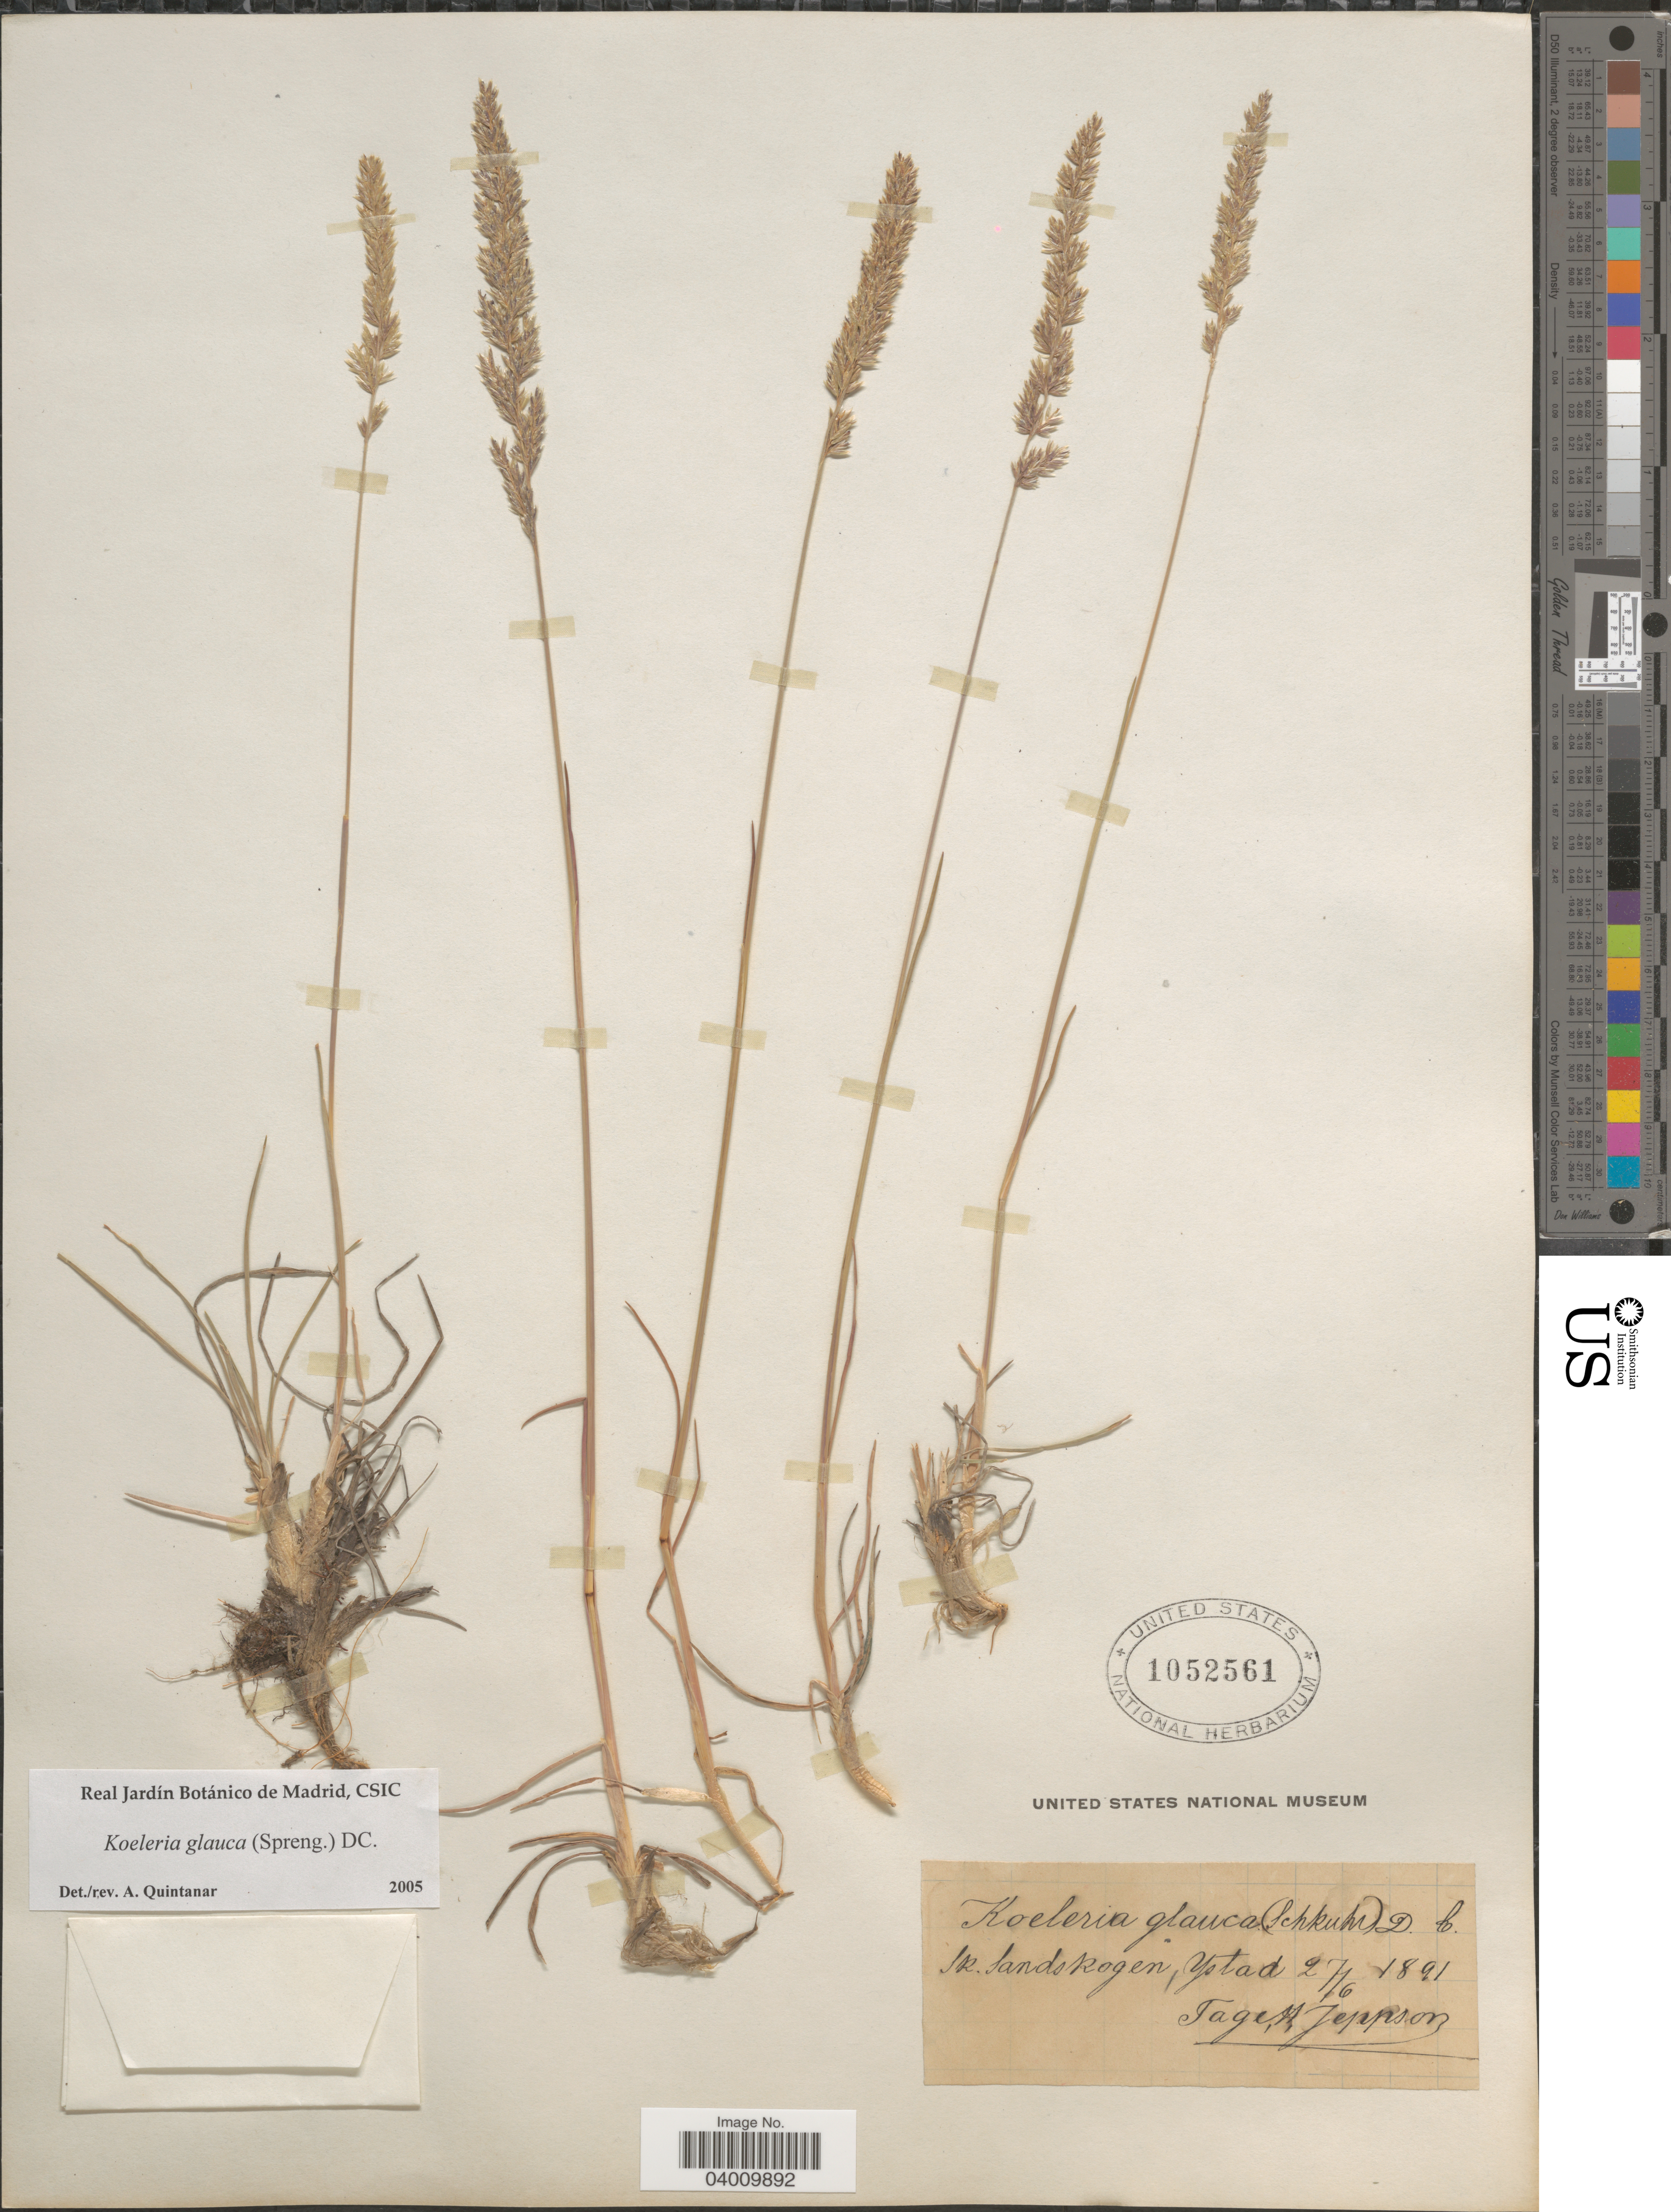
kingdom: Plantae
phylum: Tracheophyta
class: Liliopsida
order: Poales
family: Poaceae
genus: Koeleria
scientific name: Koeleria glauca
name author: (Spreng.) DC.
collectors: S. Jeppson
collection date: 1891-06-27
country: Sweden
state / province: Skåne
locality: Sk Sandskogen, Ystad.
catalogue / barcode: US 1052561